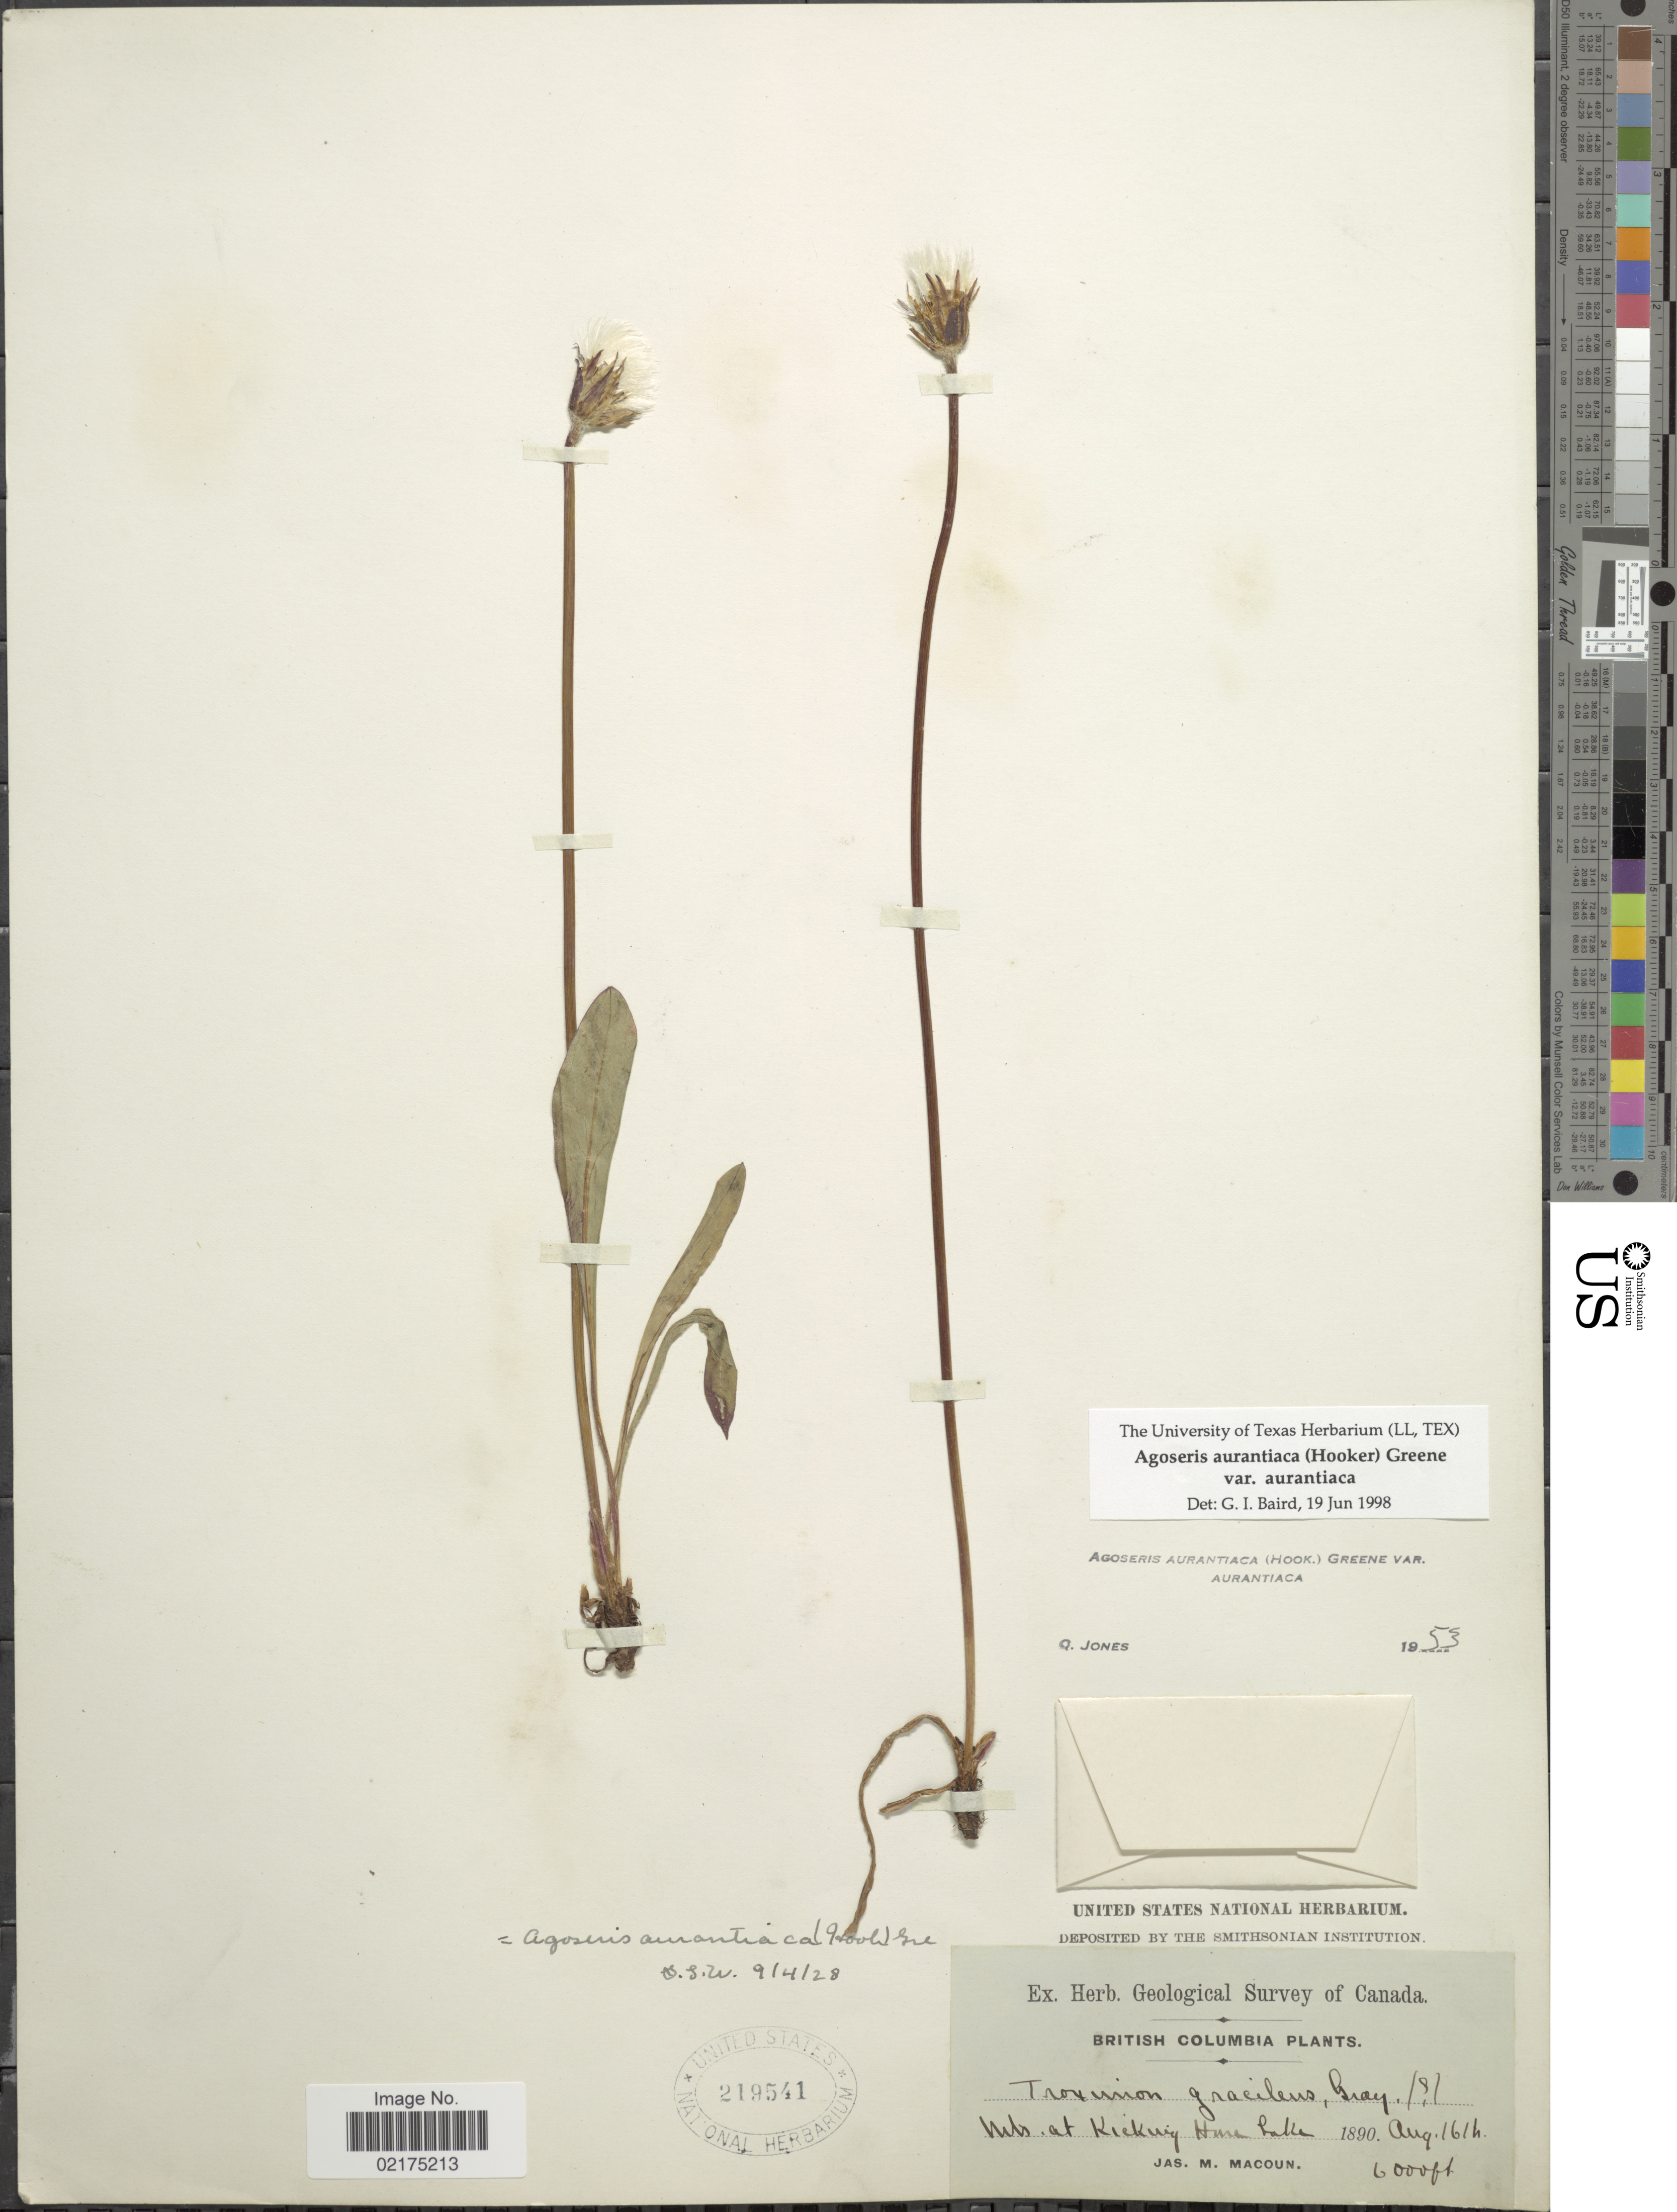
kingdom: Plantae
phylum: Tracheophyta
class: Magnoliopsida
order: Asterales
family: Asteraceae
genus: Agoseris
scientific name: Agoseris aurantiaca var. aurantiaca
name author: (Hook.) Greene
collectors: J. M. Macoun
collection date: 1890-08-16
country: Canada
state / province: British Columbia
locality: Mts. at Kicking Horse Lake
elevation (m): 1829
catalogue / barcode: US 219541